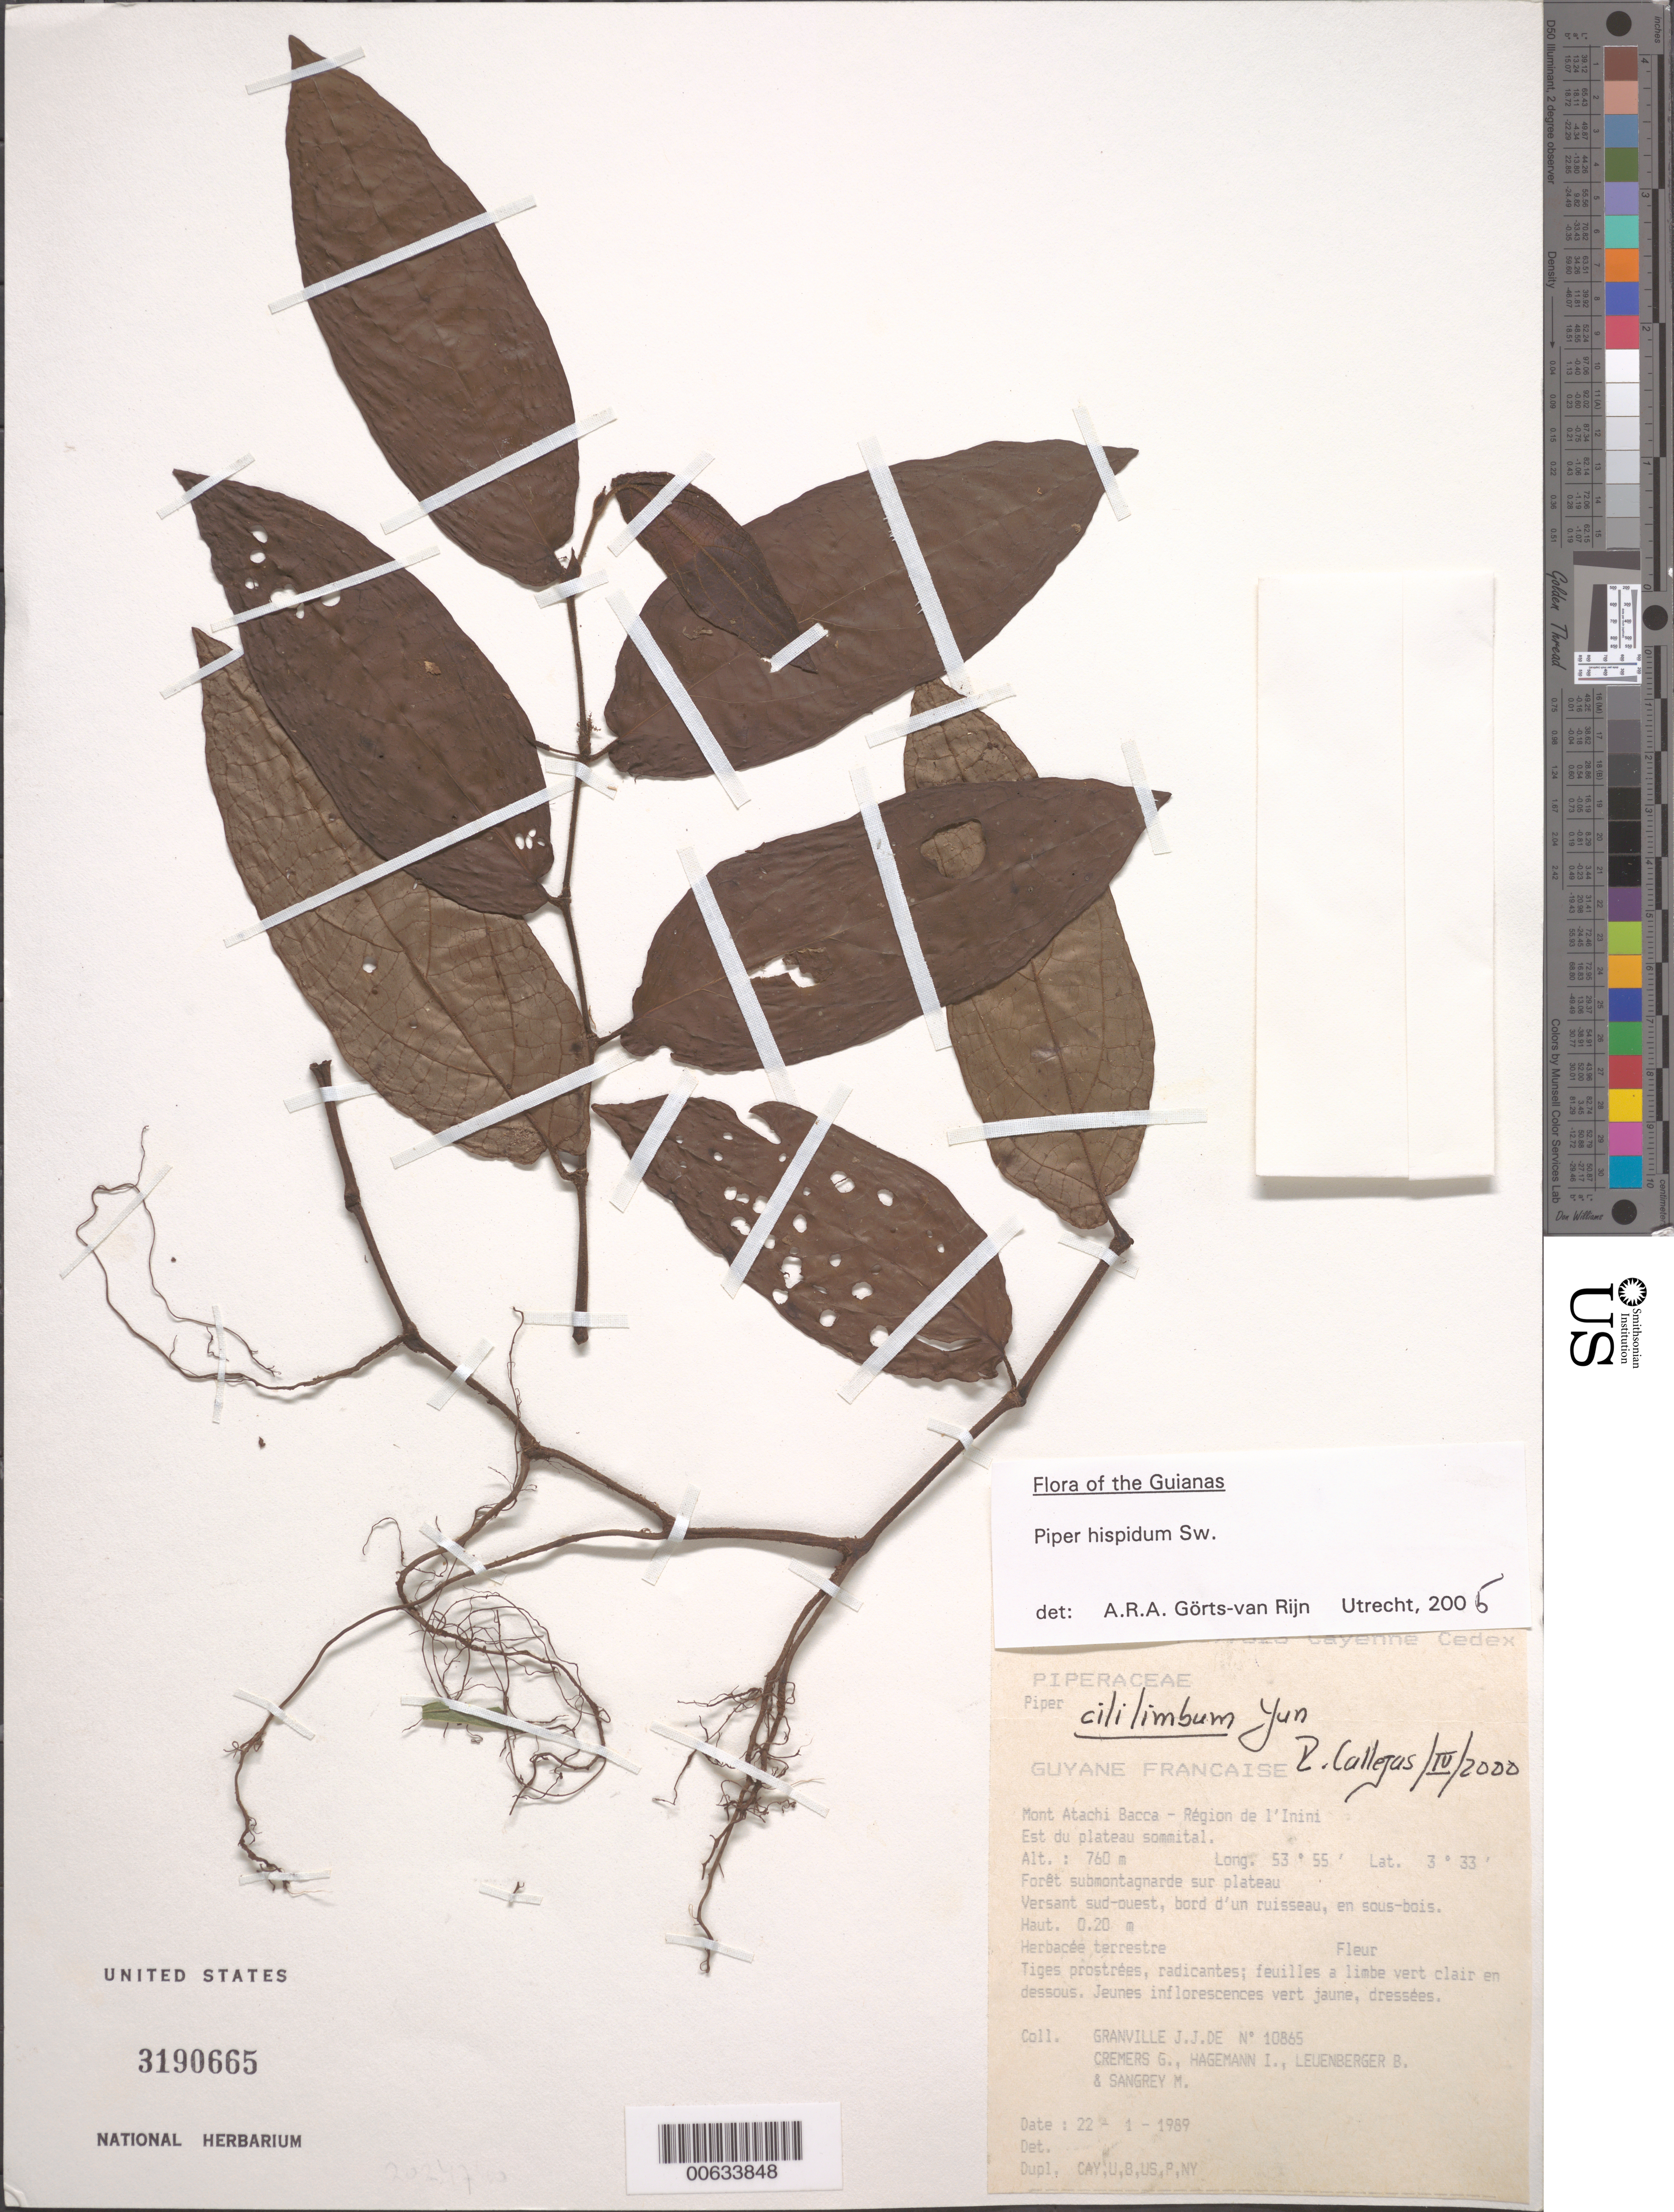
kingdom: Plantae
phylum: Tracheophyta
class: Magnoliopsida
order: Piperales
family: Piperaceae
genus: Piper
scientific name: Piper hispidum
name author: Sw.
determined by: Görts-van Rijn, A. R. A.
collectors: J.-J. de Granville, G. Cremers, J. Hagemann, B. E. Leuenberger & M. S. Sangrey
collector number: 10865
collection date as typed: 22-Jan-89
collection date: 1989-01-22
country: French Guiana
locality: Mont Atachi Bacca, région de l'Inini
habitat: Forêt submontagnarde sur plateau, Versant sud-ouest, bord d'un ruisseau, en sous-bois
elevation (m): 760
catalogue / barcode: US 3190665